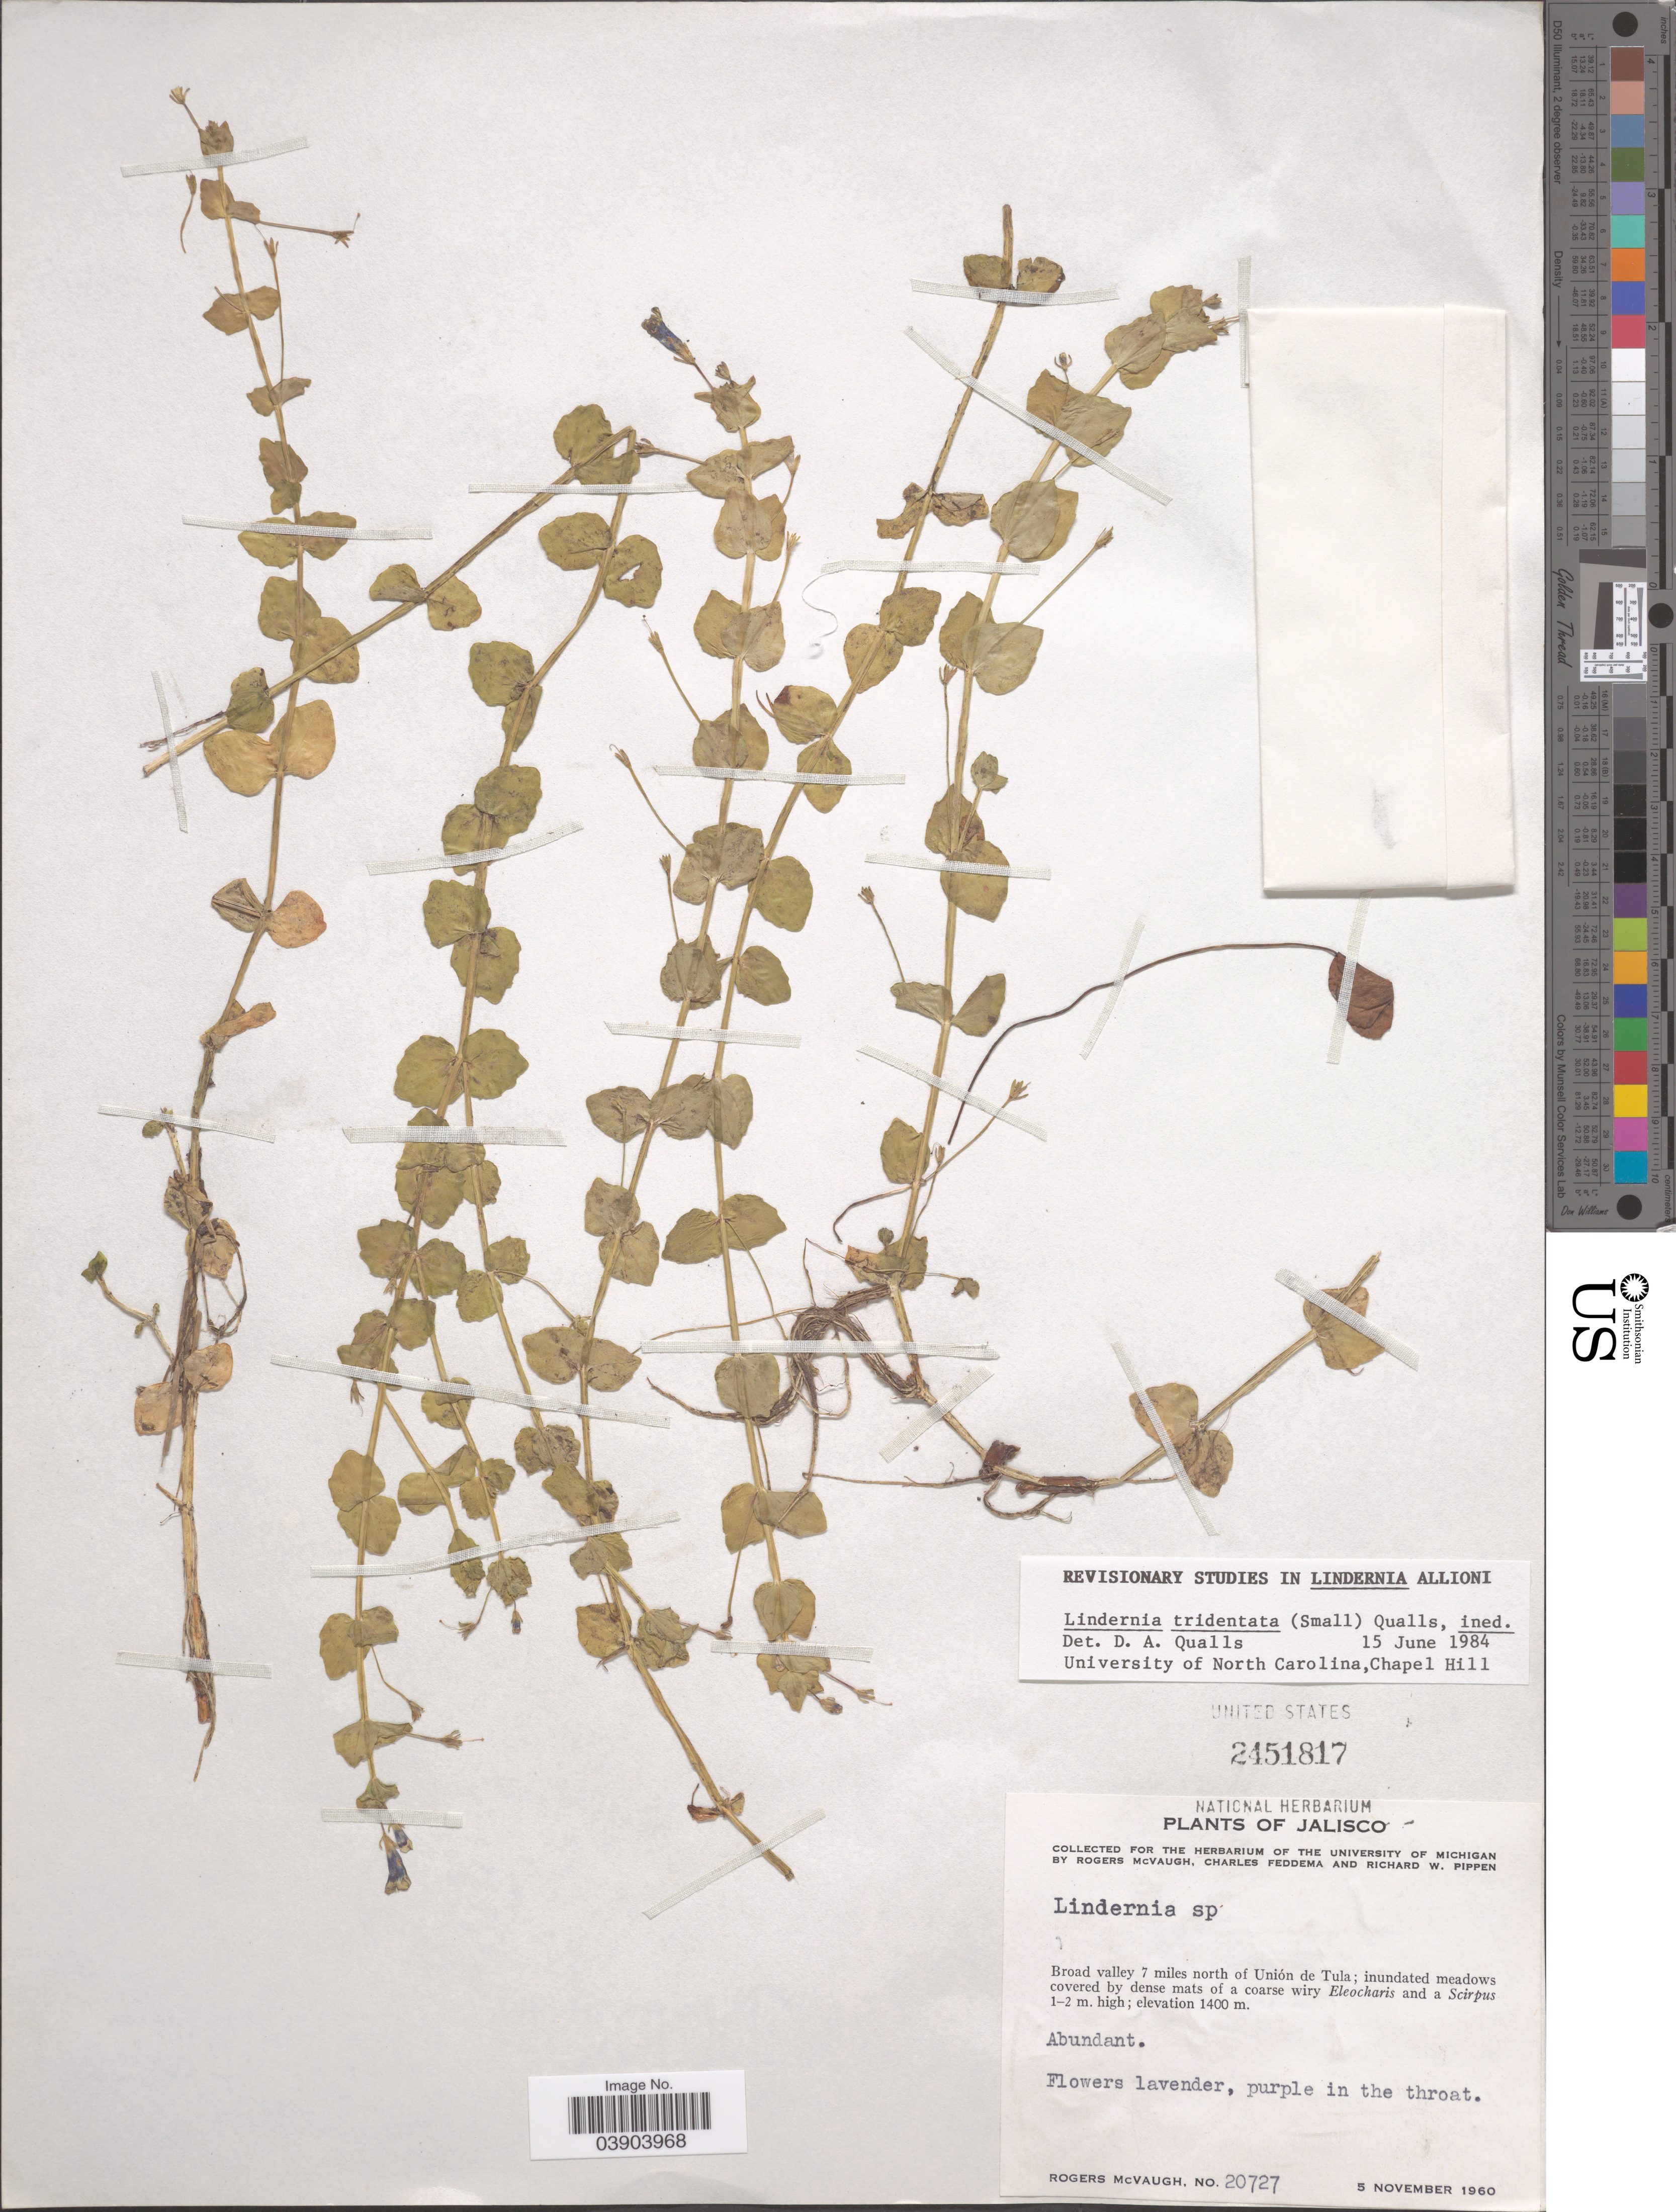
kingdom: Plantae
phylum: Tracheophyta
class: Magnoliopsida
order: Lamiales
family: Linderniaceae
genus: Lindernia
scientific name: Lindernia tridentata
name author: (Small) D.Q. Lewis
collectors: R. McVaugh, C. Feddema & R. W. Pippen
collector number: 20727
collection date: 1960-11-05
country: Mexico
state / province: Jalisco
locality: Broad valley 7 miles north of Unión de Tula.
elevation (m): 1400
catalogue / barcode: US 2451817